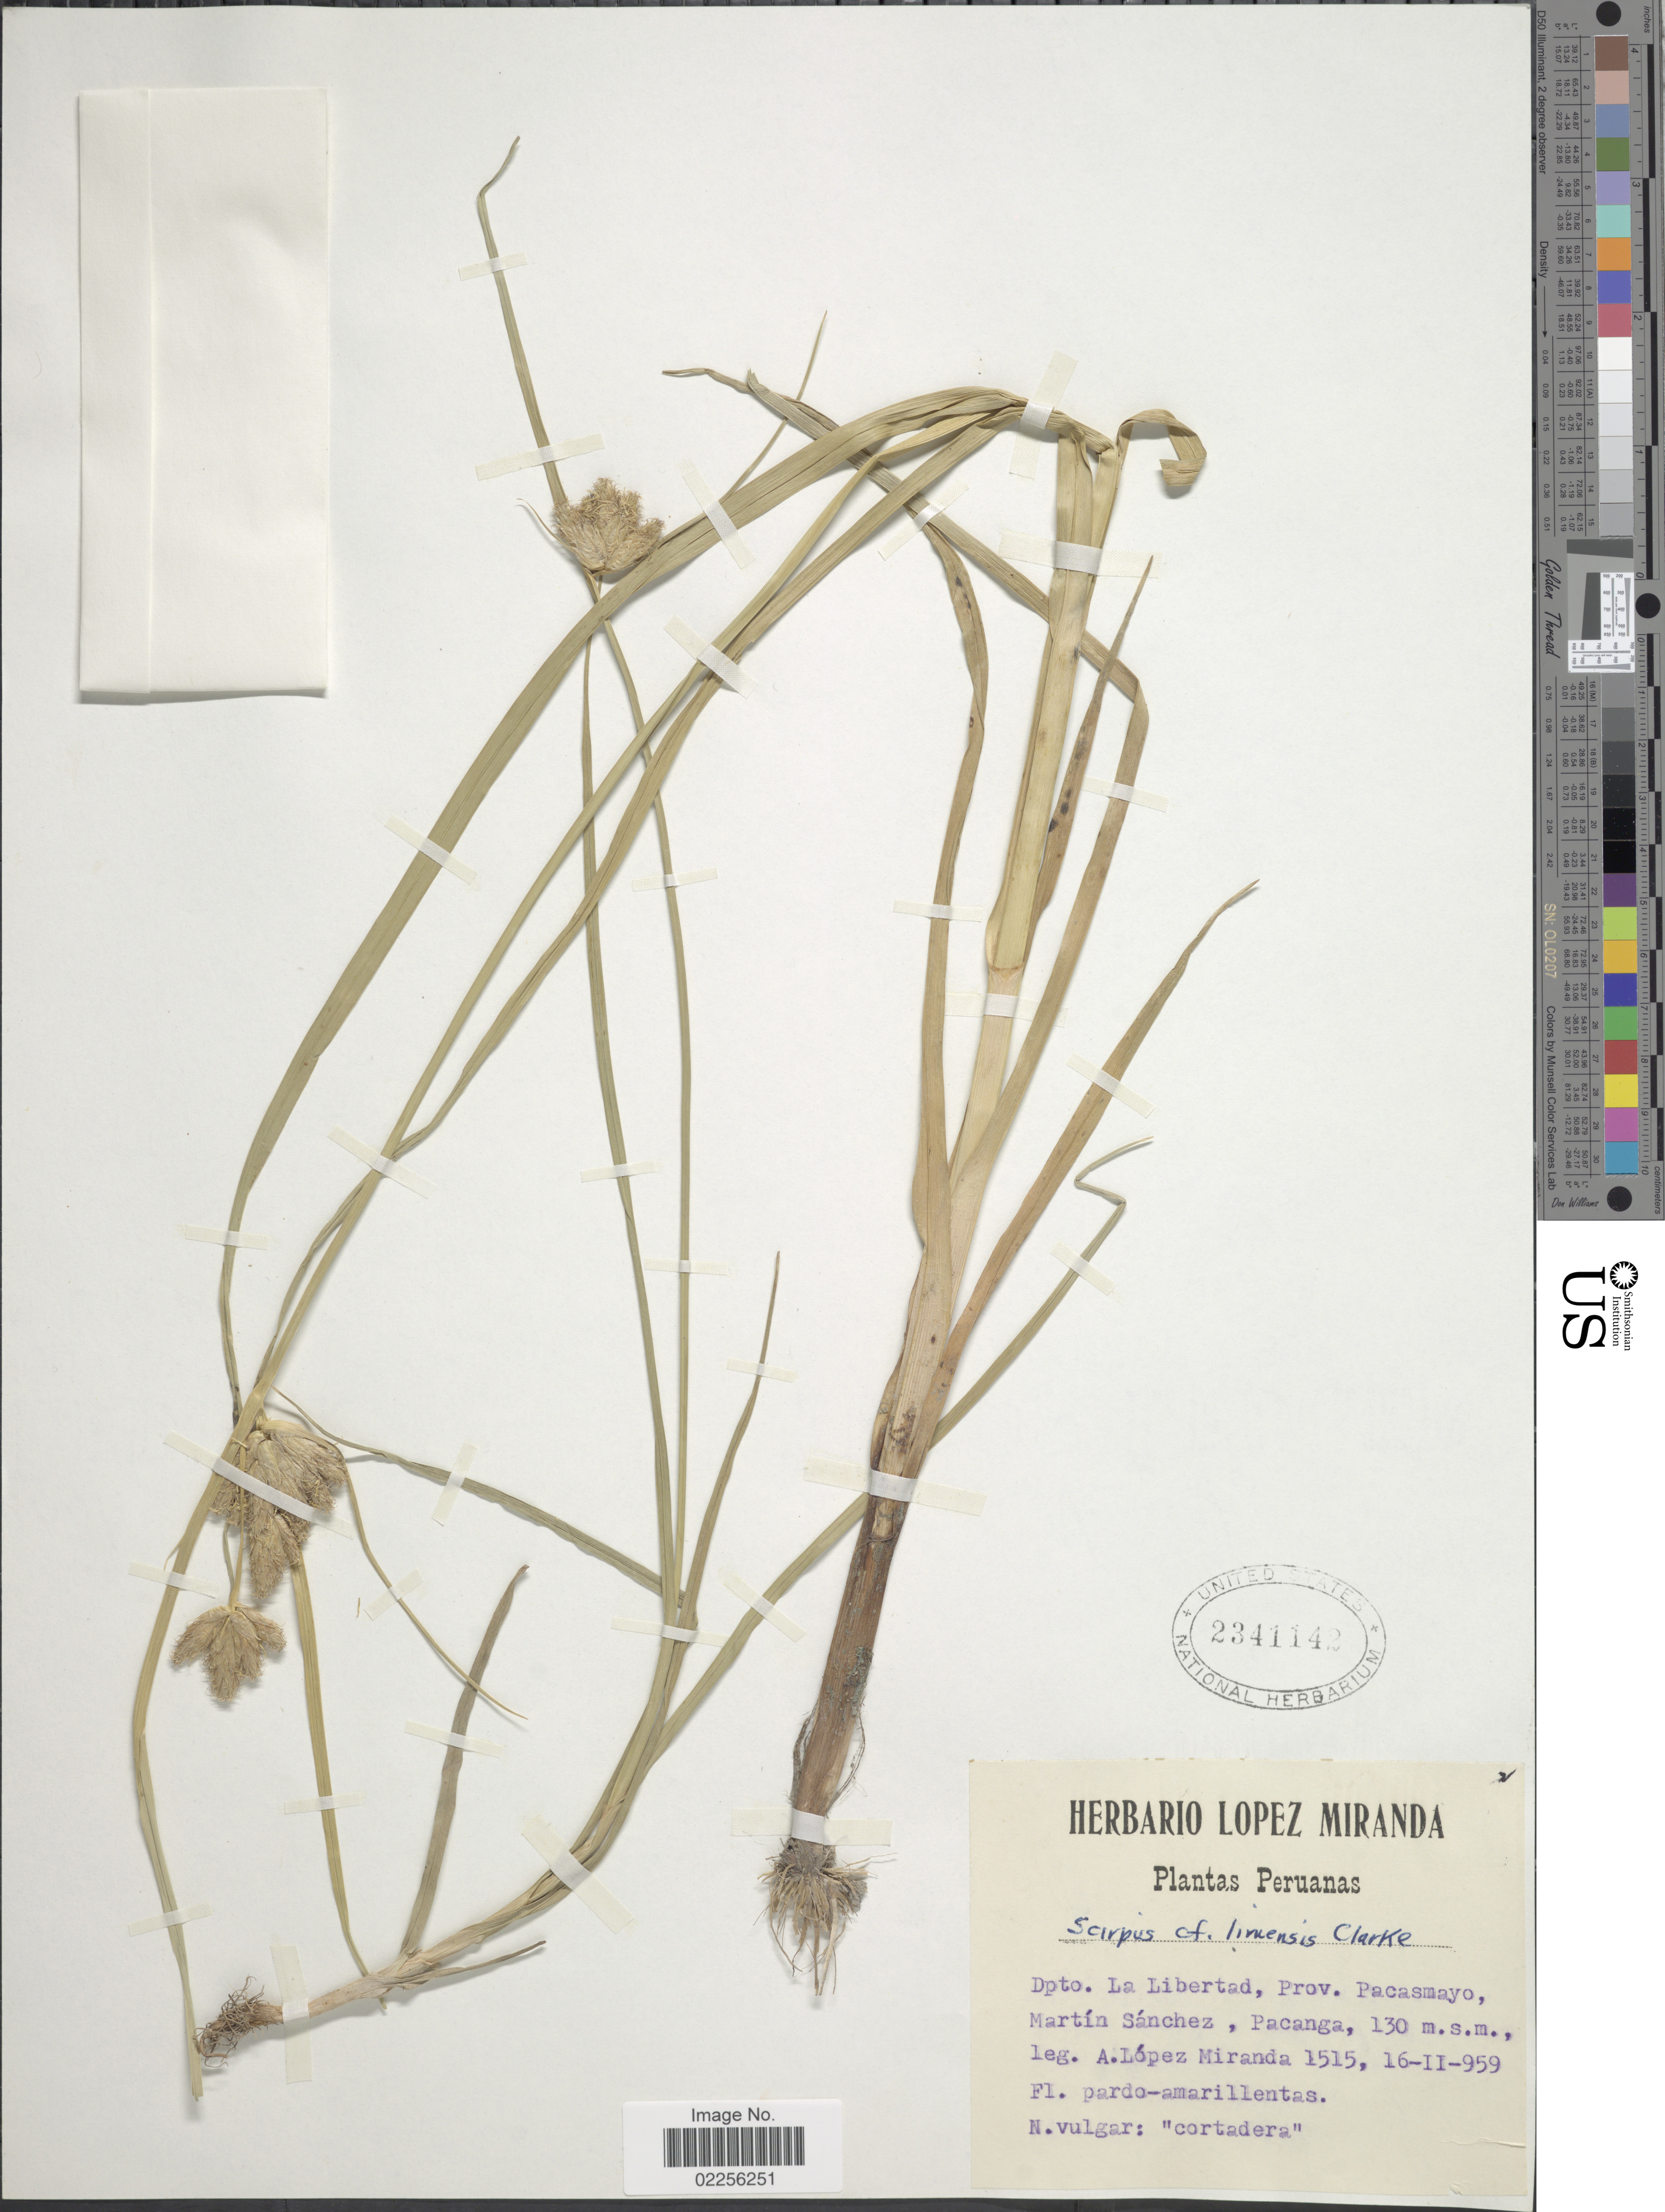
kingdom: Plantae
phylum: Tracheophyta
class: Liliopsida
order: Poales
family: Cyperaceae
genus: Bolboschoenus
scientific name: Bolboschoenus maritimus subsp. paludosus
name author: (A. Nelson) T. Koyama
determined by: Strong, Mark T., (BOT), Smithsonian Institution - National Museum of Natural History (UNITED STATES)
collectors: A. López M.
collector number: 1515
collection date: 1959-02-16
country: Peru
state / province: La Libertad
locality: Dpto La Libertad, Prov. Pacasmayo, Martín Sánchez, Pacanga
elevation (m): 130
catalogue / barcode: US 2341142